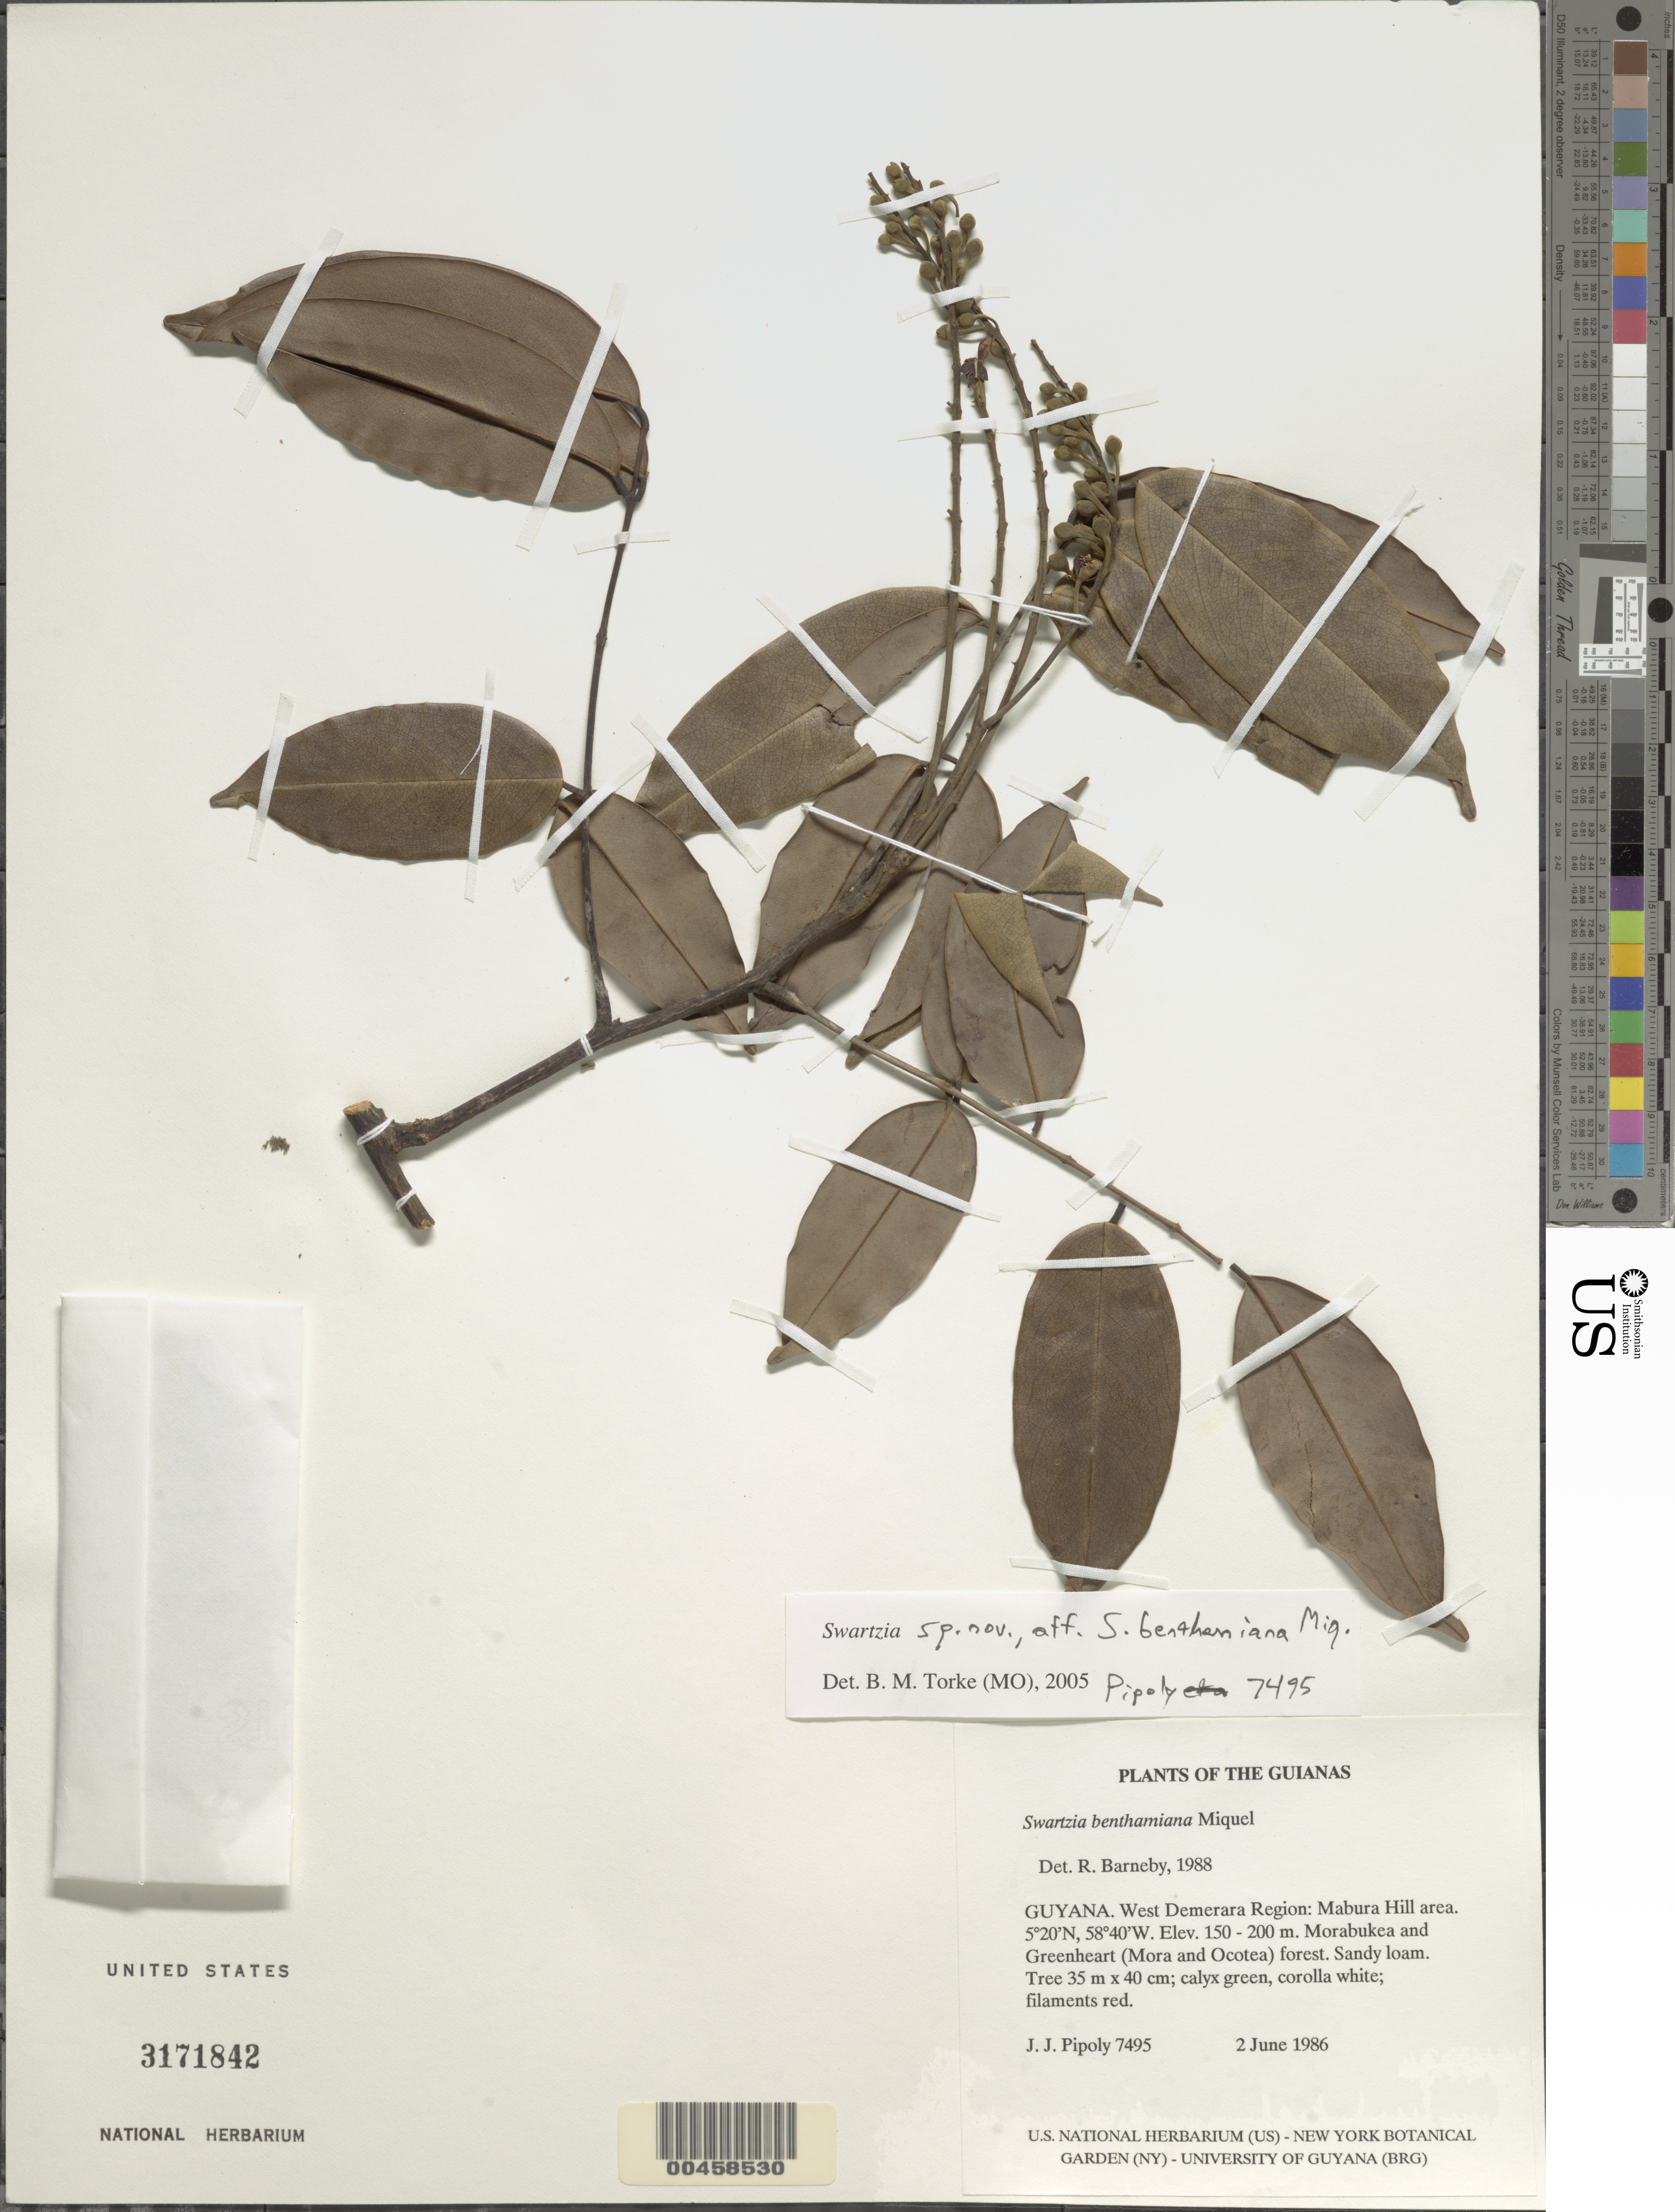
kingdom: Plantae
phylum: Tracheophyta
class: Magnoliopsida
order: Fabales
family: Fabaceae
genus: Swartzia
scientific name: Swartzia benthamiana var. benthamiana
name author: Miq.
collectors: J. J. Pipoly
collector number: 7495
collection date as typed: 02 Jun 1986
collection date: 1986-06-02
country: Guyana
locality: Mabura hill and vicinity; upper demerara region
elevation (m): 150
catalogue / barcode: US 3171842